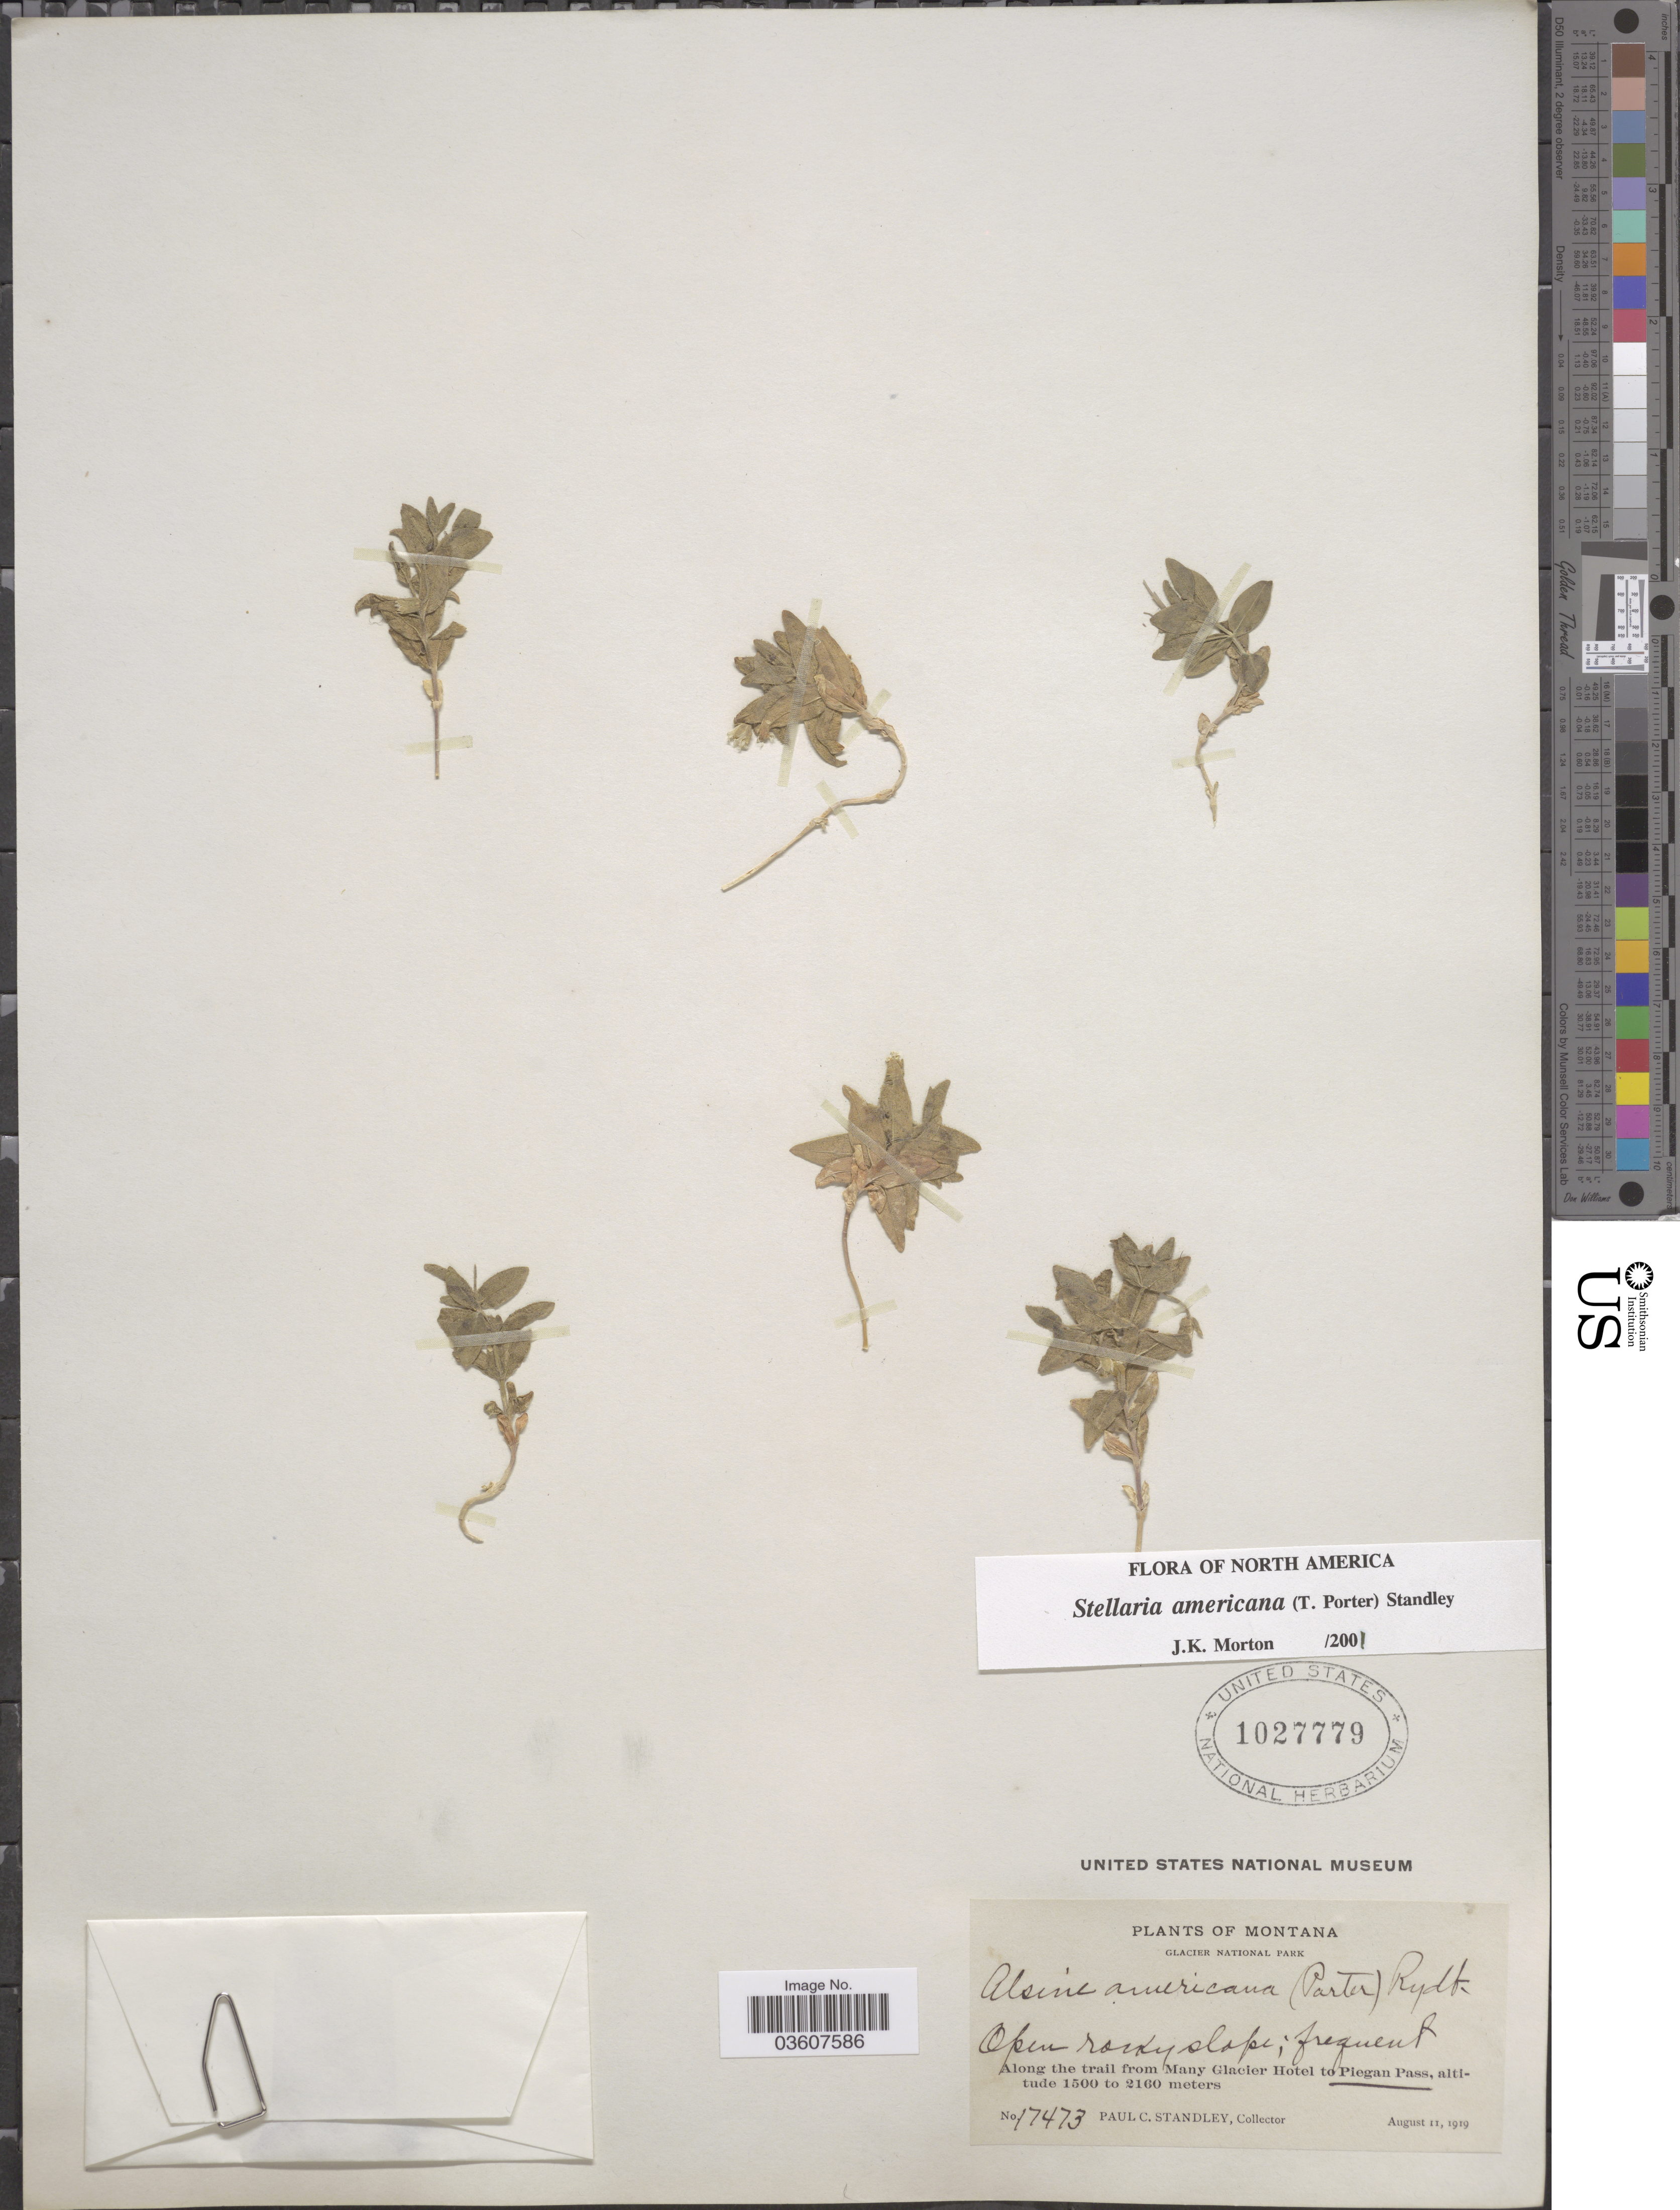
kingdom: Plantae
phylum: Tracheophyta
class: Magnoliopsida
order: Caryophyllales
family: Caryophyllaceae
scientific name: Hesperostellaria americana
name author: (Porter ex B.L. Rob.) Gang Yao et al.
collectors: P. C. Standley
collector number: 17473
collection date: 1919-08-11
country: United States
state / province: Montana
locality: Glacier National Park. Open rocky slope. Along the trail from Many Glacier Hotel to Piegan Pass.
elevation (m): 1500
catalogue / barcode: US 1027779